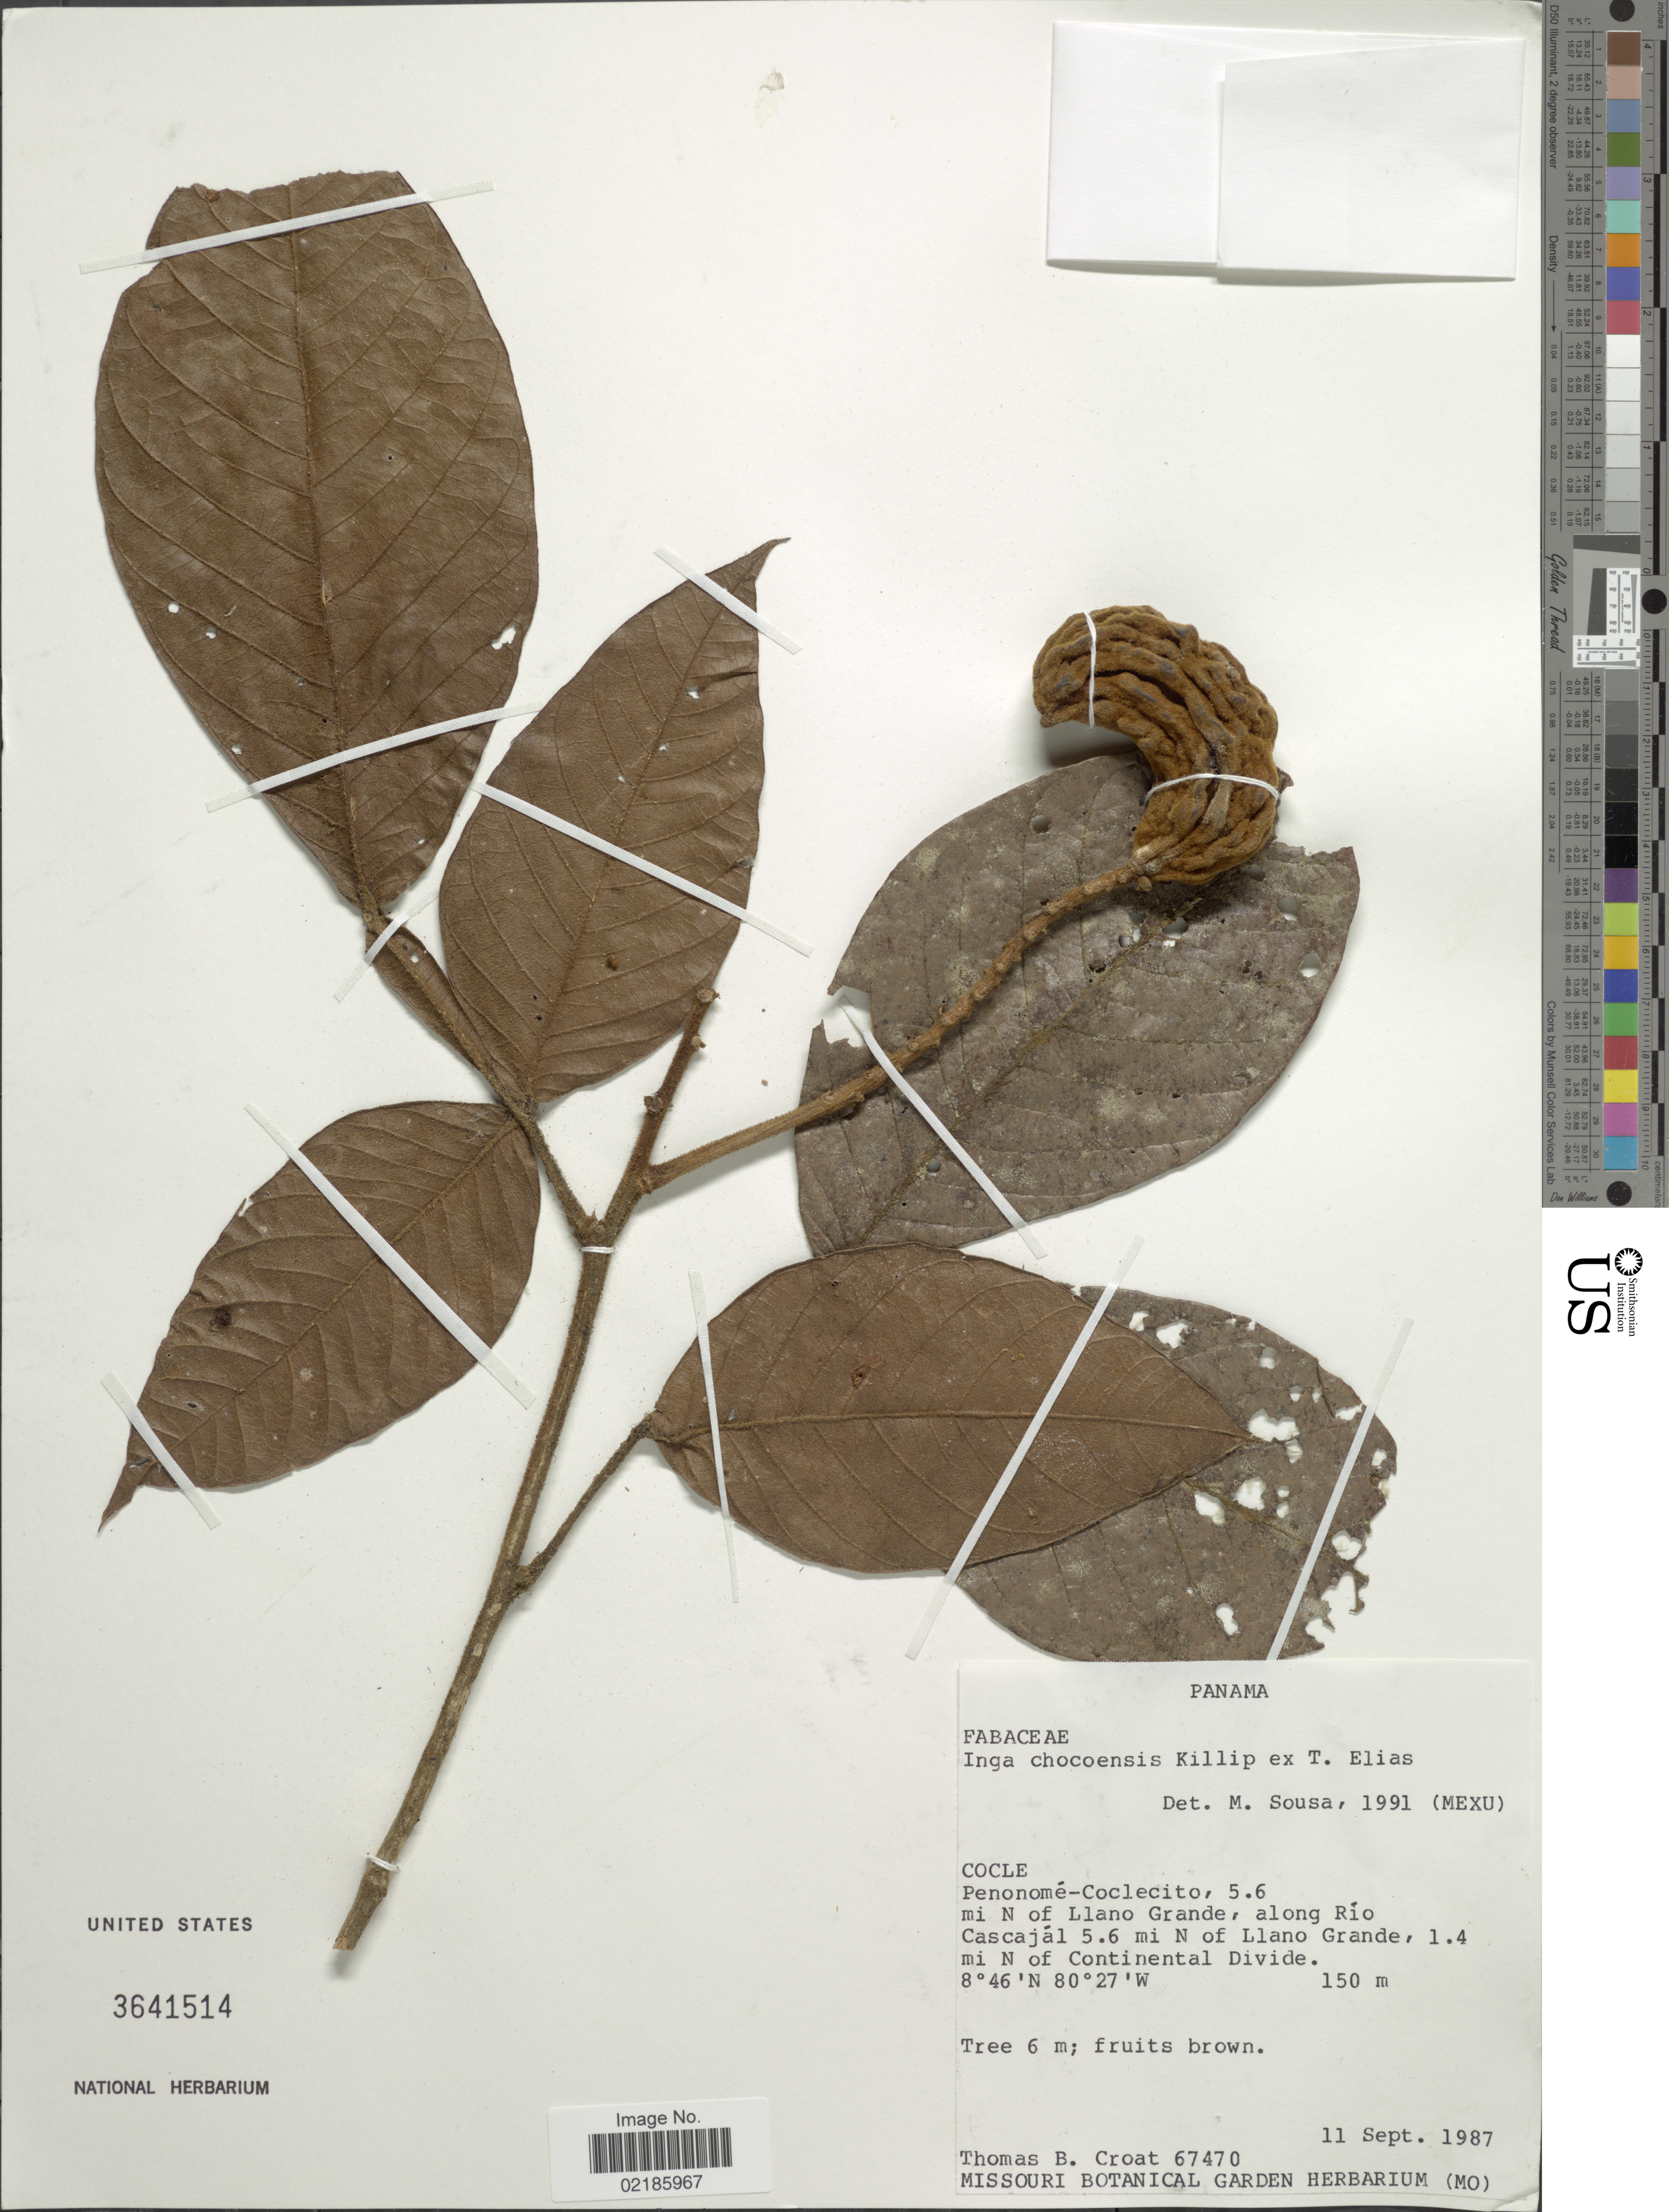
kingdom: Plantae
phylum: Tracheophyta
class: Magnoliopsida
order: Fabales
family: Fabaceae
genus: Inga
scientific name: Inga chocoensis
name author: Killip ex T.S. Elias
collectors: T. B. Croat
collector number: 67470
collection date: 1987-09-11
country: Panama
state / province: Coclé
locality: Penonome-Coclecito, 5.6 mi N of Llano Grande, along Rio Cascajal 5.6 mi N of Lano Grande, 1.4 mi N of Continental Divide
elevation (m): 150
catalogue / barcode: US 3641514